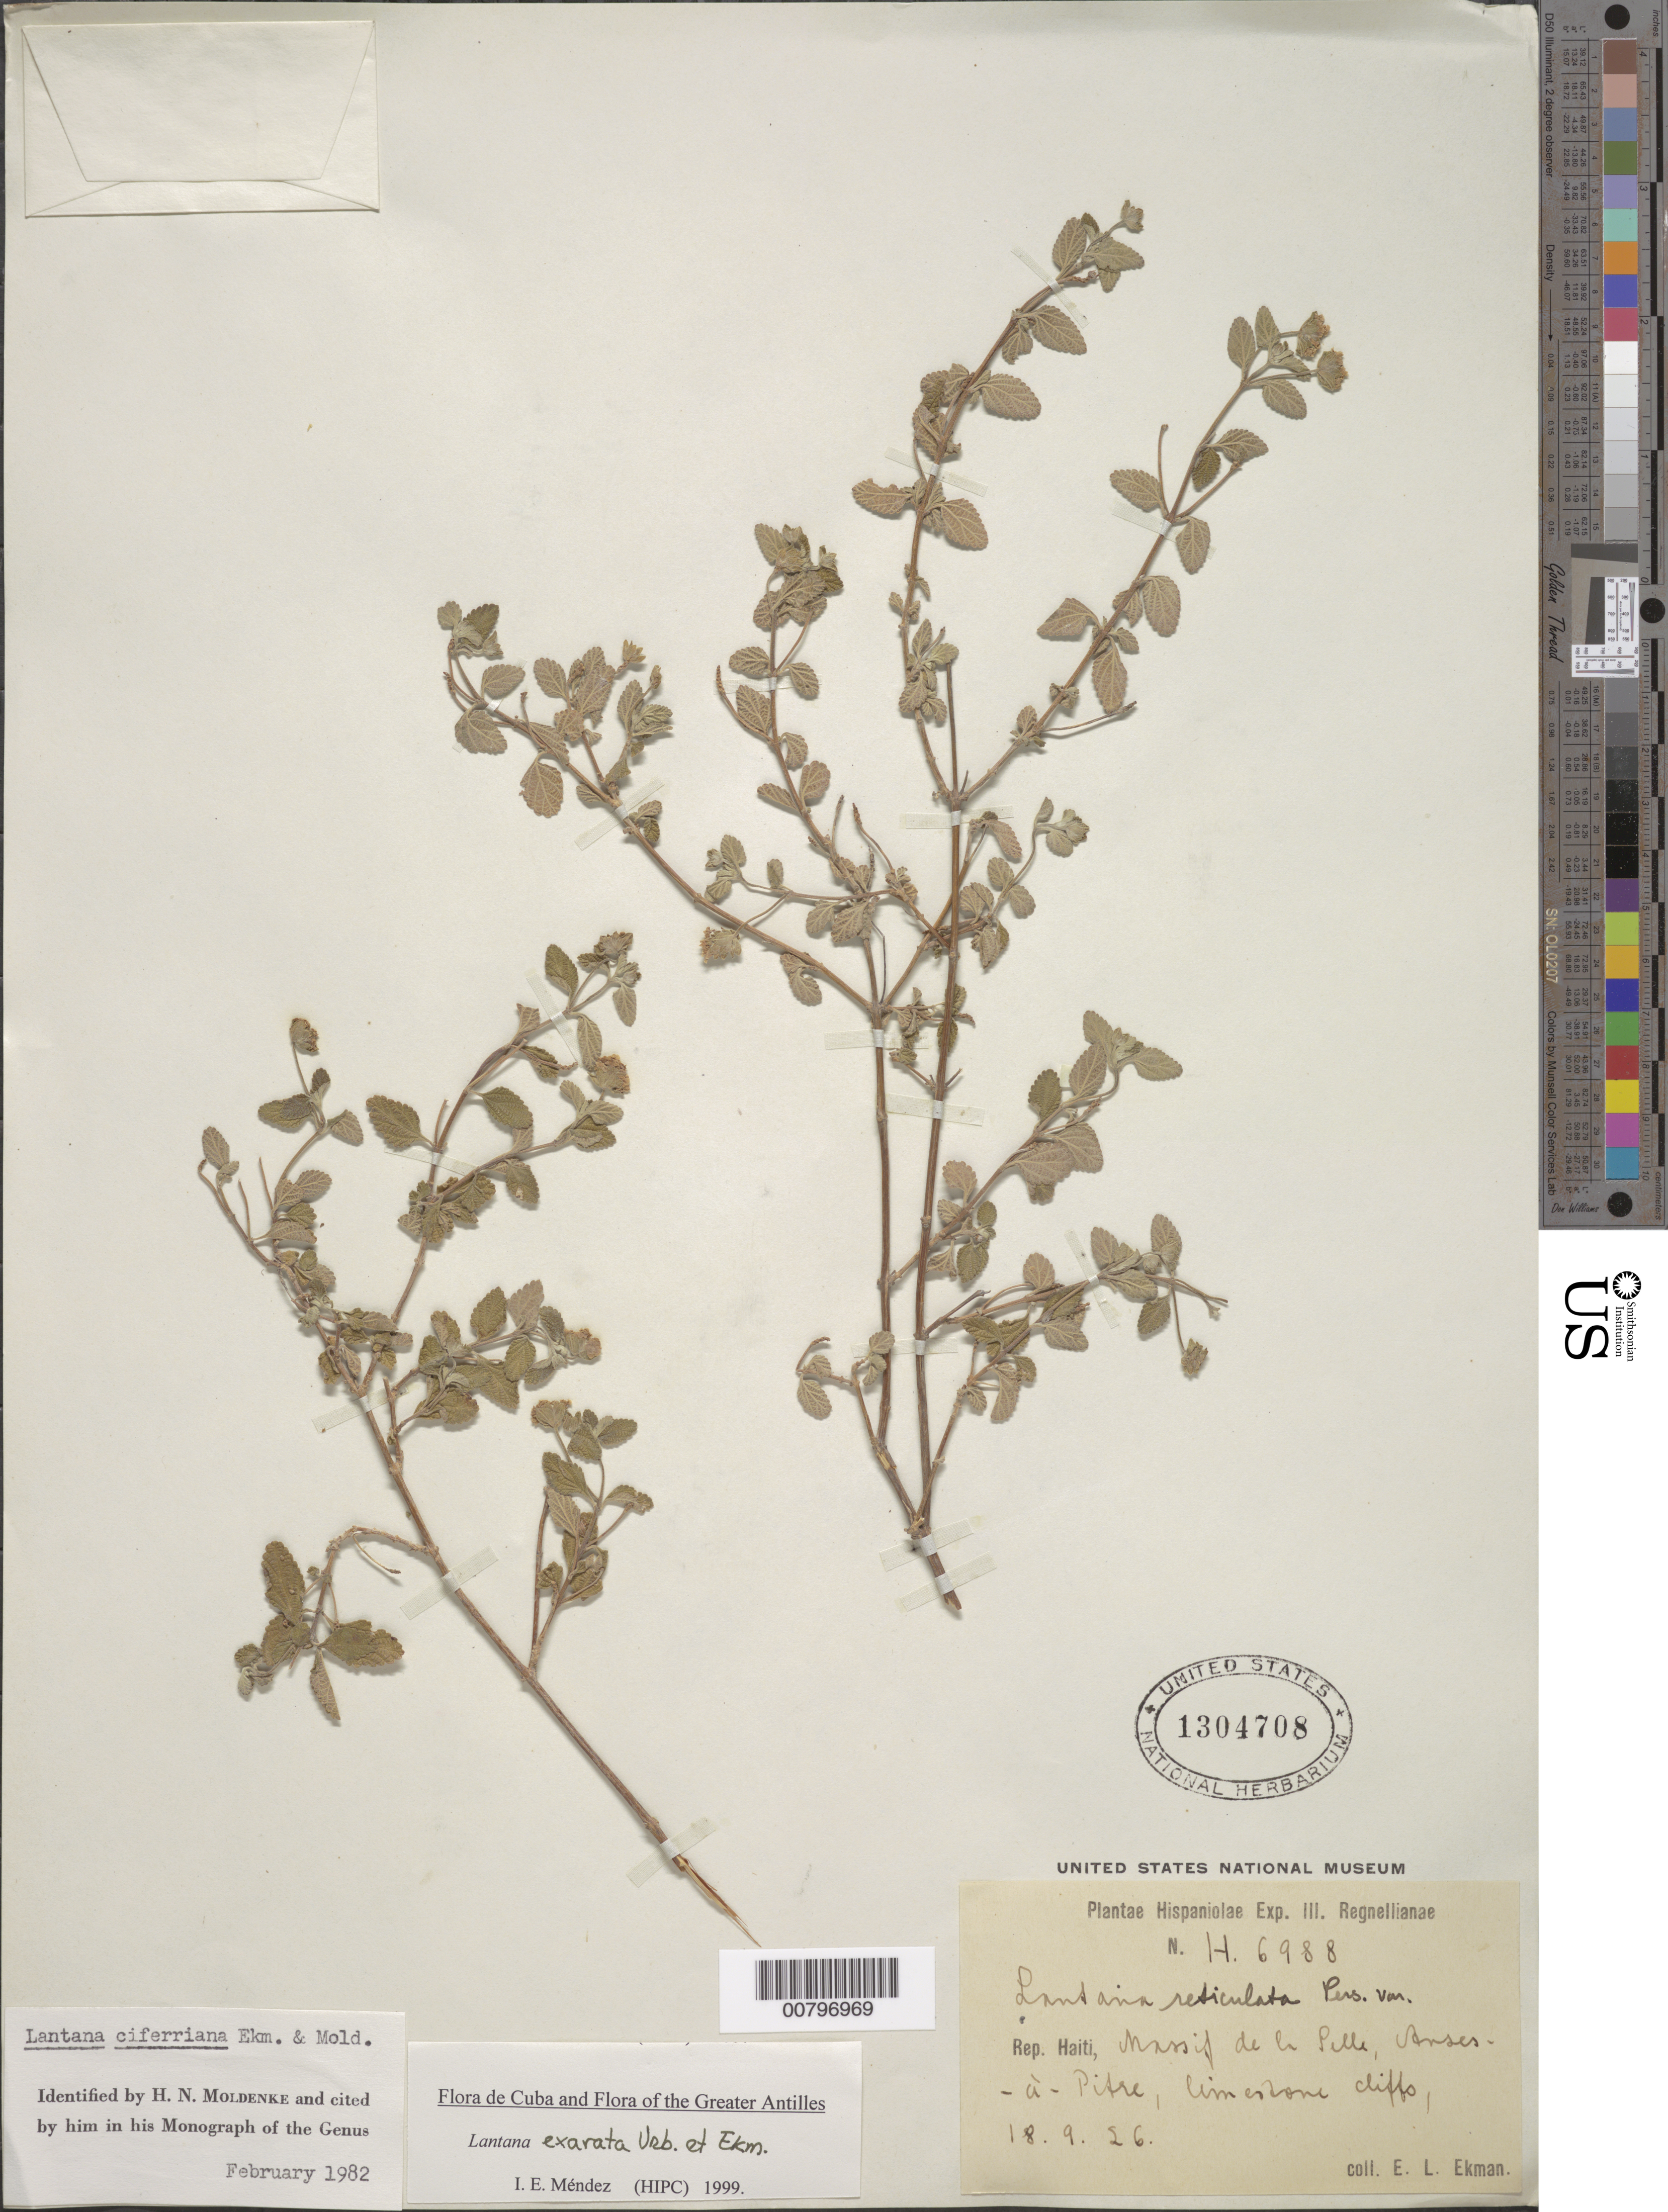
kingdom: Plantae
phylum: Tracheophyta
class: Magnoliopsida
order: Lamiales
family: Verbenaceae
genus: Lantana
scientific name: Lantana exarata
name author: Urb. & Ekman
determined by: Méndez, Isidro E., (HIPC)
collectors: E. L. Ekman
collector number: H 6988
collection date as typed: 18 Sep 1926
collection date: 1926-09-18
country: Haiti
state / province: Sud-Est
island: Hispaniola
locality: Massif de la Selle, Anse-à-Pitre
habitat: Limestone cliffs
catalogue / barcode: US 1304708